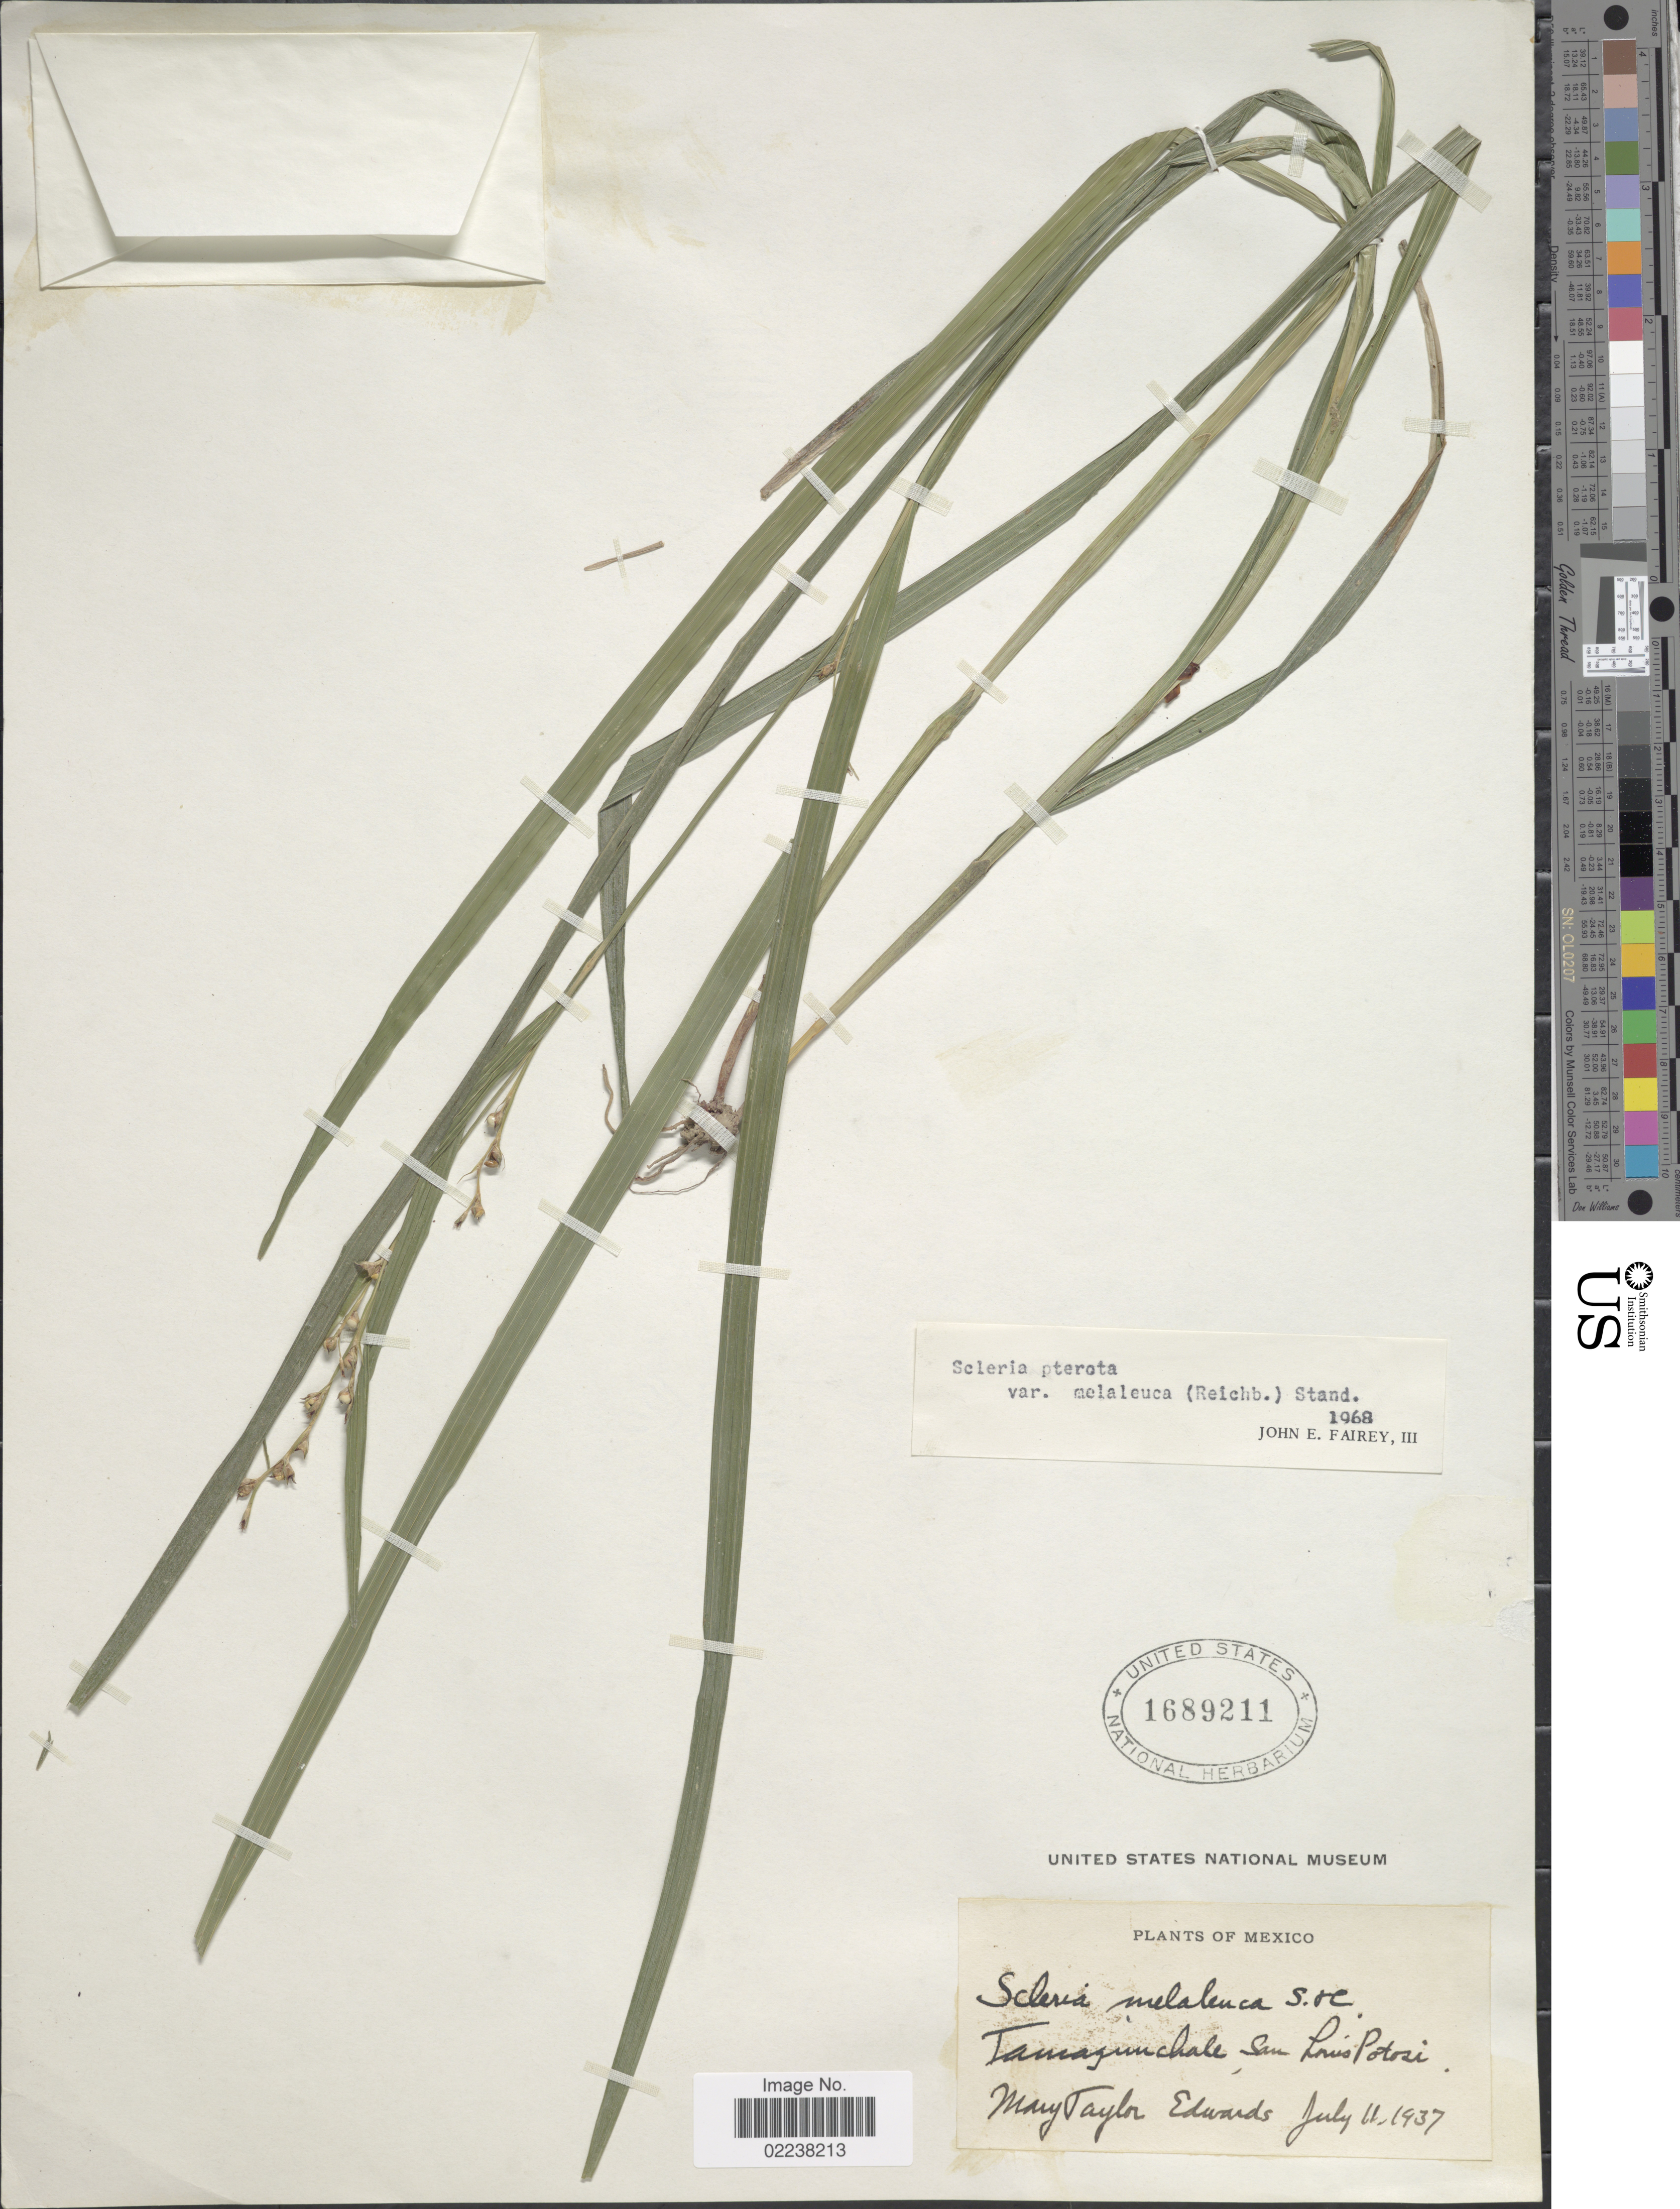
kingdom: Plantae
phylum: Tracheophyta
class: Liliopsida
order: Poales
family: Cyperaceae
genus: Scleria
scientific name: Scleria gaertneri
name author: Raddi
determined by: Strong, Mark T., (BOT), Smithsonian Institution - National Museum of Natural History (UNITED STATES)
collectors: M. Edwards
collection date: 1937-07-11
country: Mexico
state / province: San Luis Potosí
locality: Tamazunchale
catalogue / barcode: US 1689211